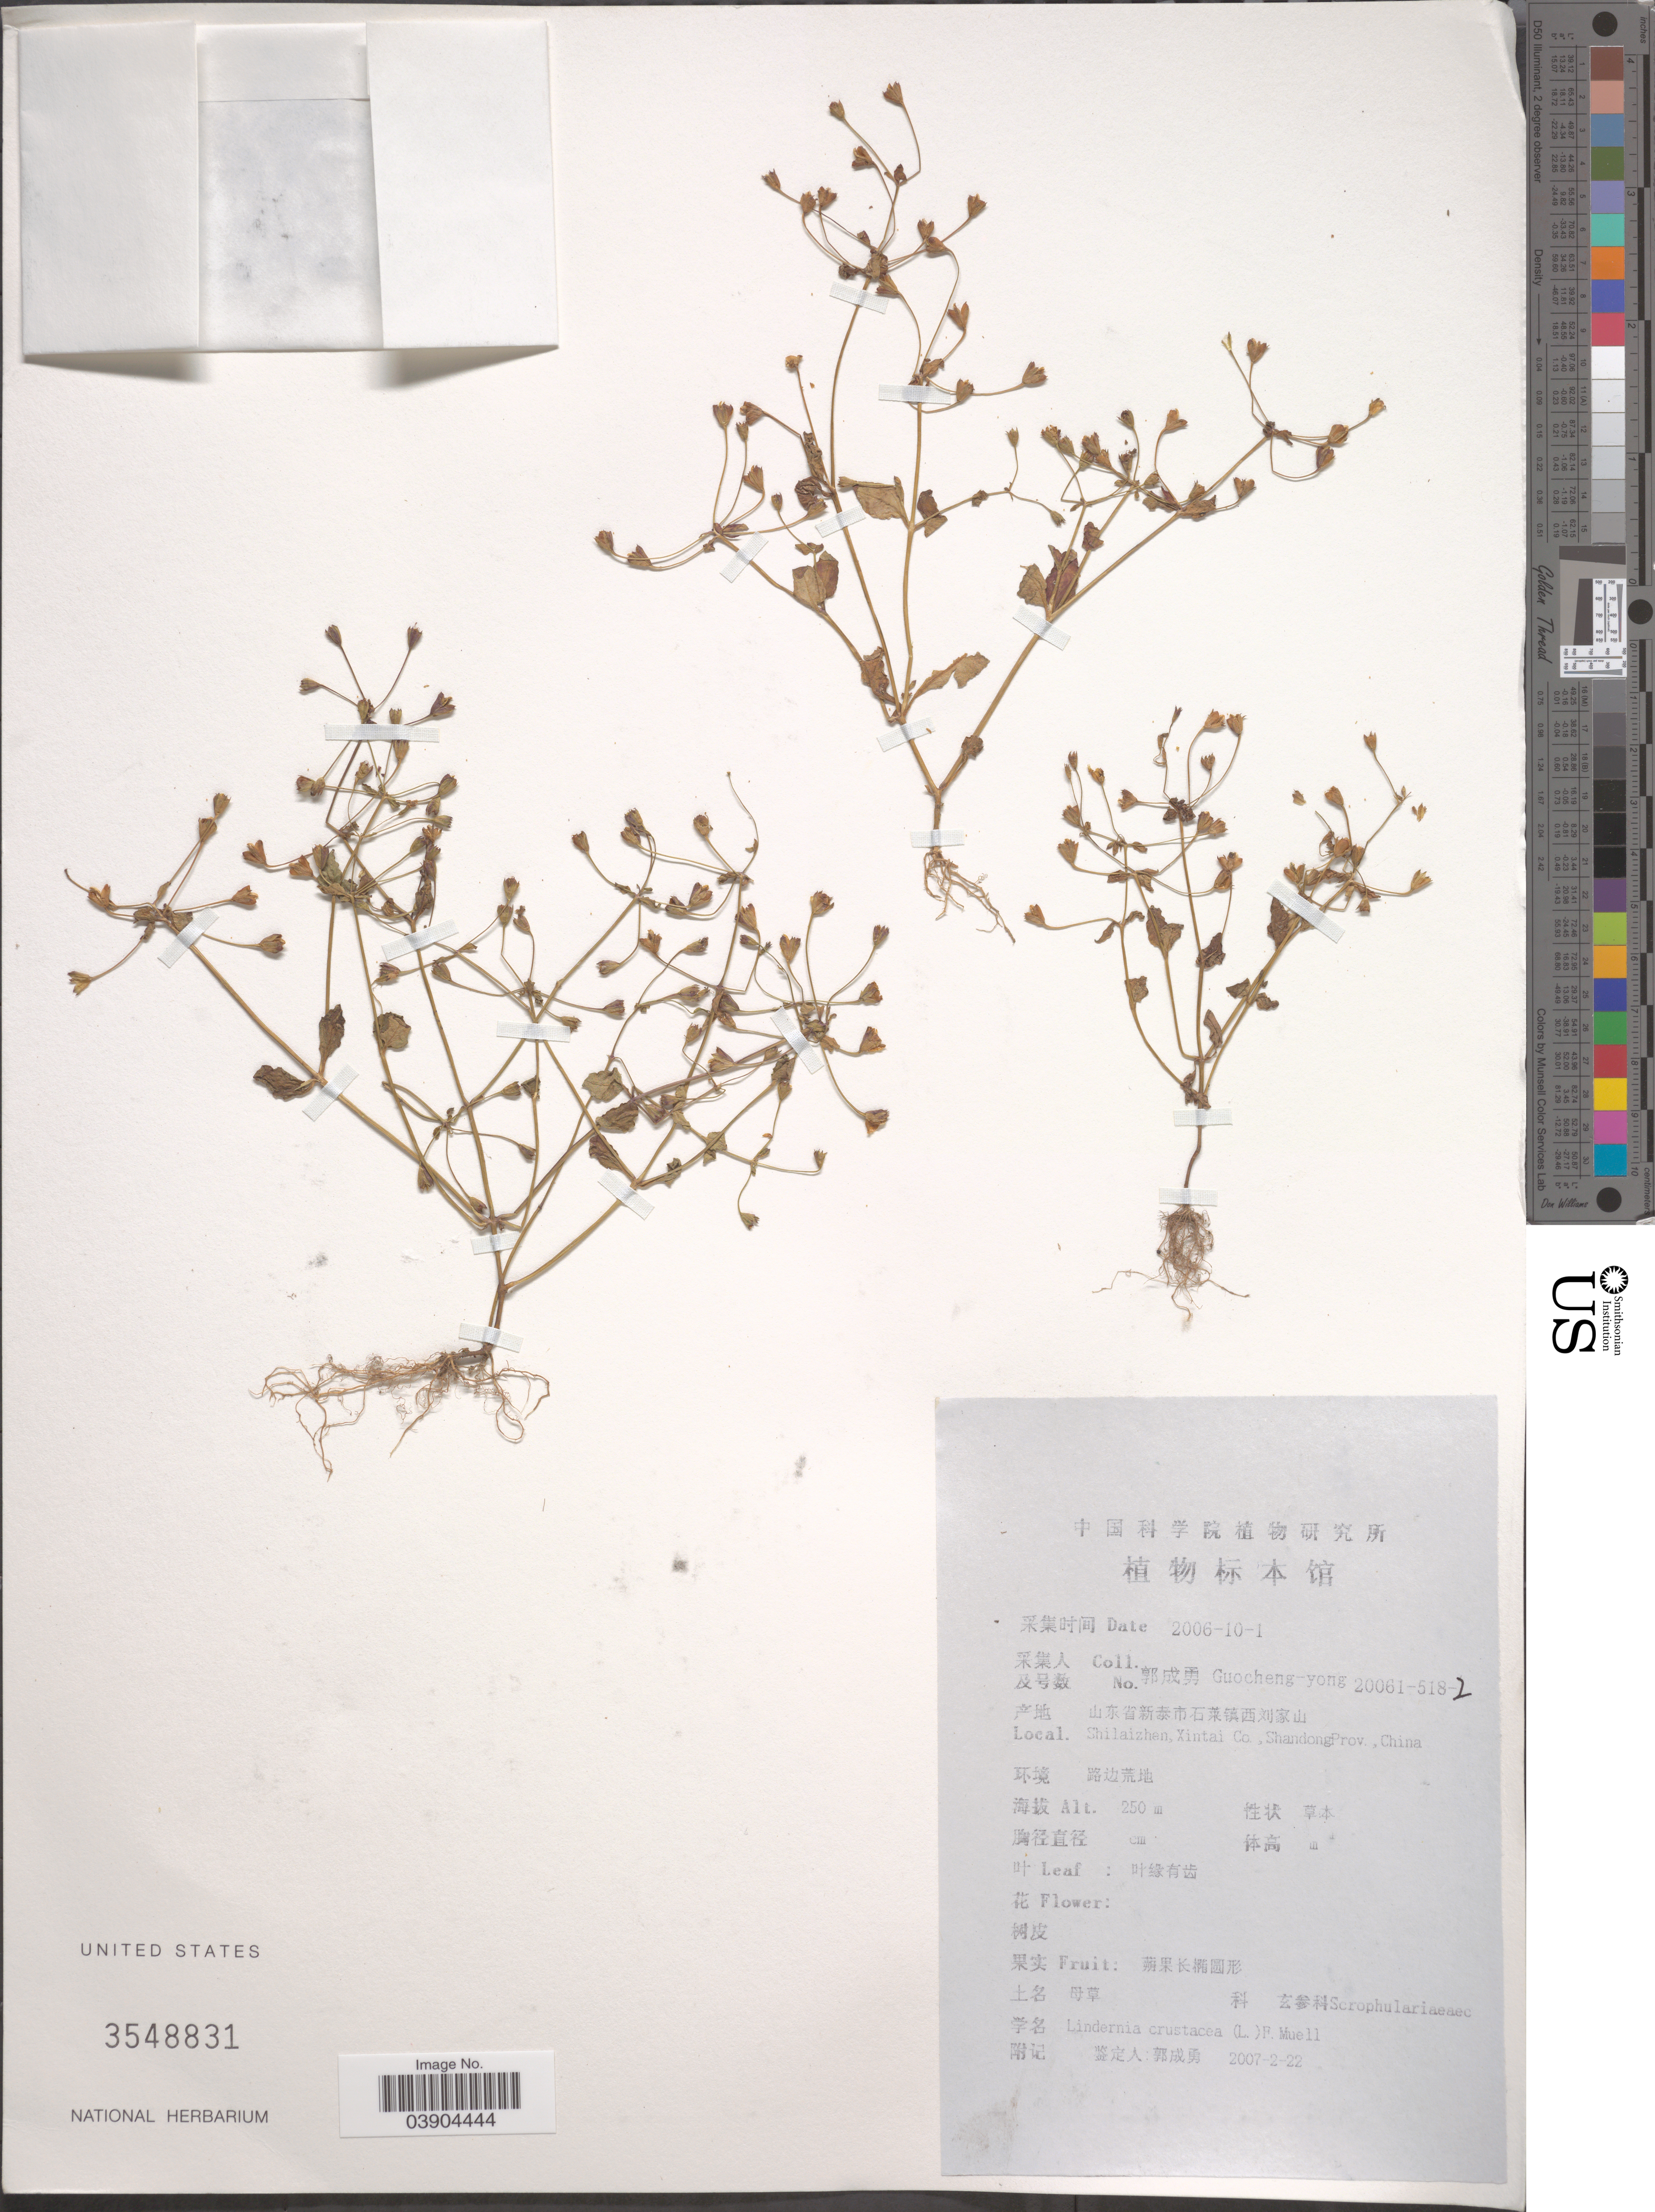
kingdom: Plantae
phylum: Tracheophyta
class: Magnoliopsida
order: Lamiales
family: Linderniaceae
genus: Lindernia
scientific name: Lindernia crustacea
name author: (L.) F. Muell.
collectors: Guo cheng-yong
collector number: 20061-518-2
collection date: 2006-10-01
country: China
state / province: Shandong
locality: Shilaizhen, Xintai Co.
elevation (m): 250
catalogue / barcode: US 3548831